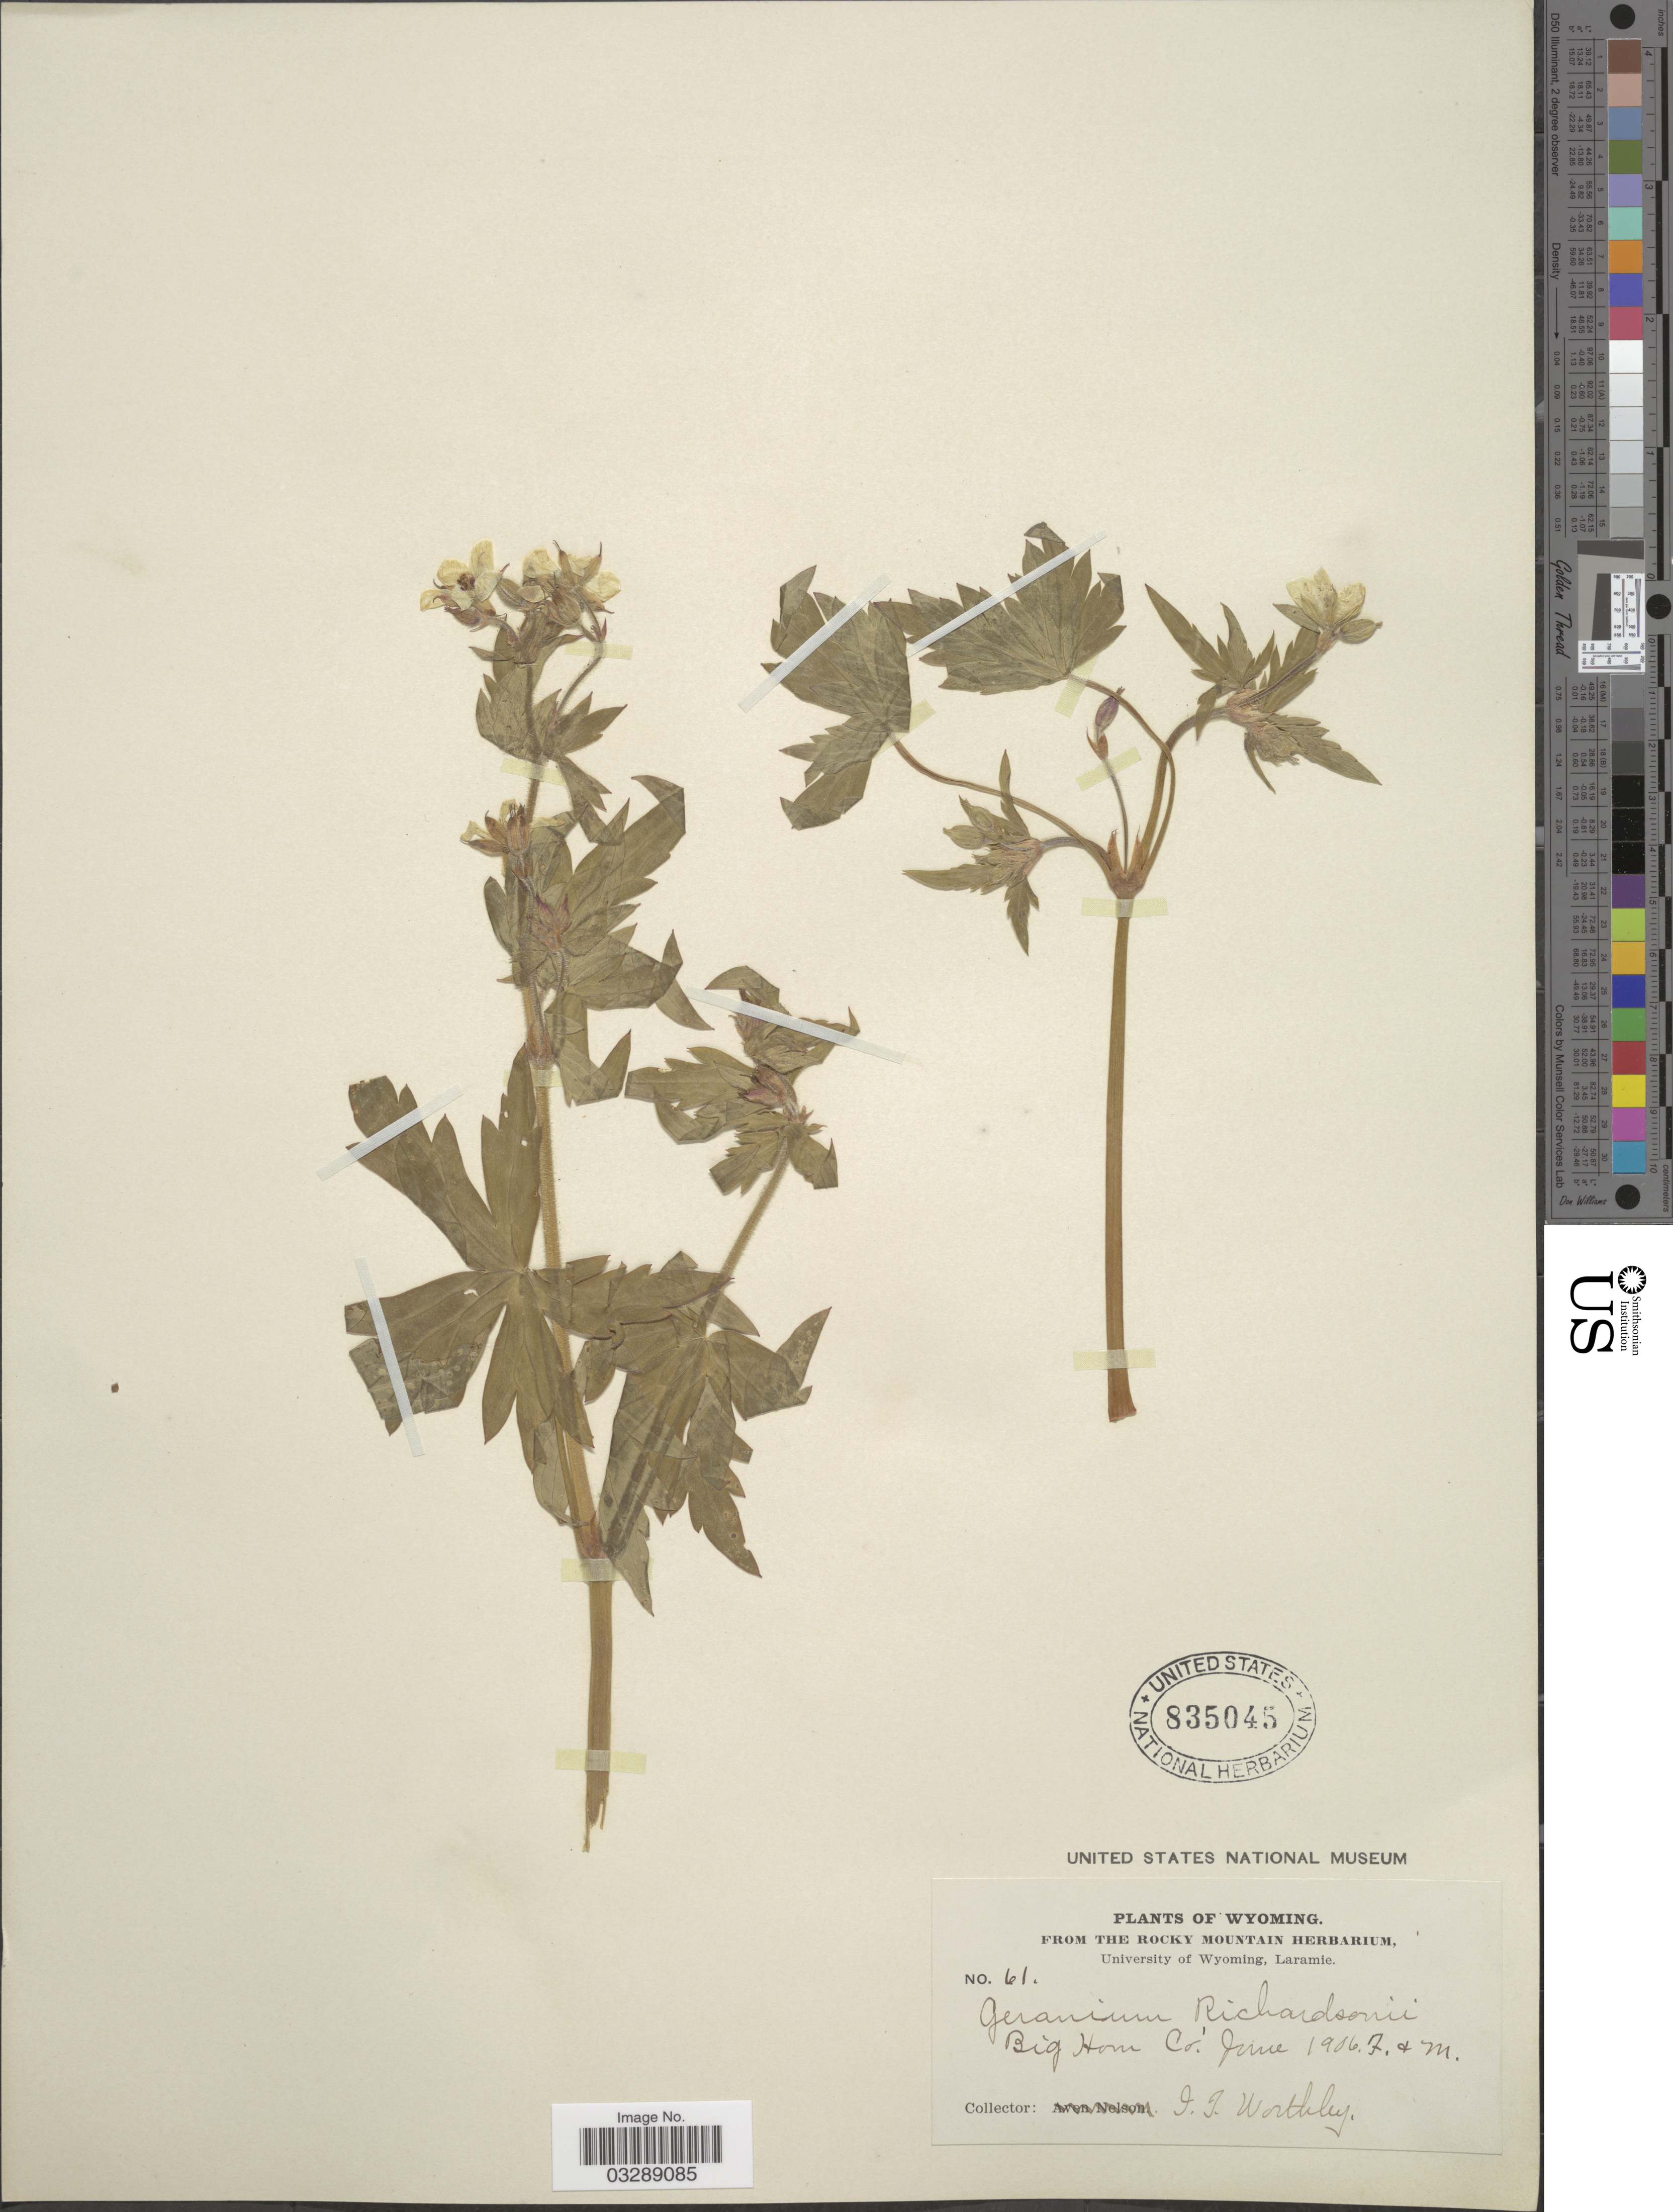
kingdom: Plantae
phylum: Tracheophyta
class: Magnoliopsida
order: Geraniales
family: Geraniaceae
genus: Geranium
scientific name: Geranium richardsonii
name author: Fisch. & Trautv.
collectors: J. Worthley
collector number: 61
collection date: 1906-06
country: United States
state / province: Wyoming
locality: Big Horn Co.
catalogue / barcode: US 835045